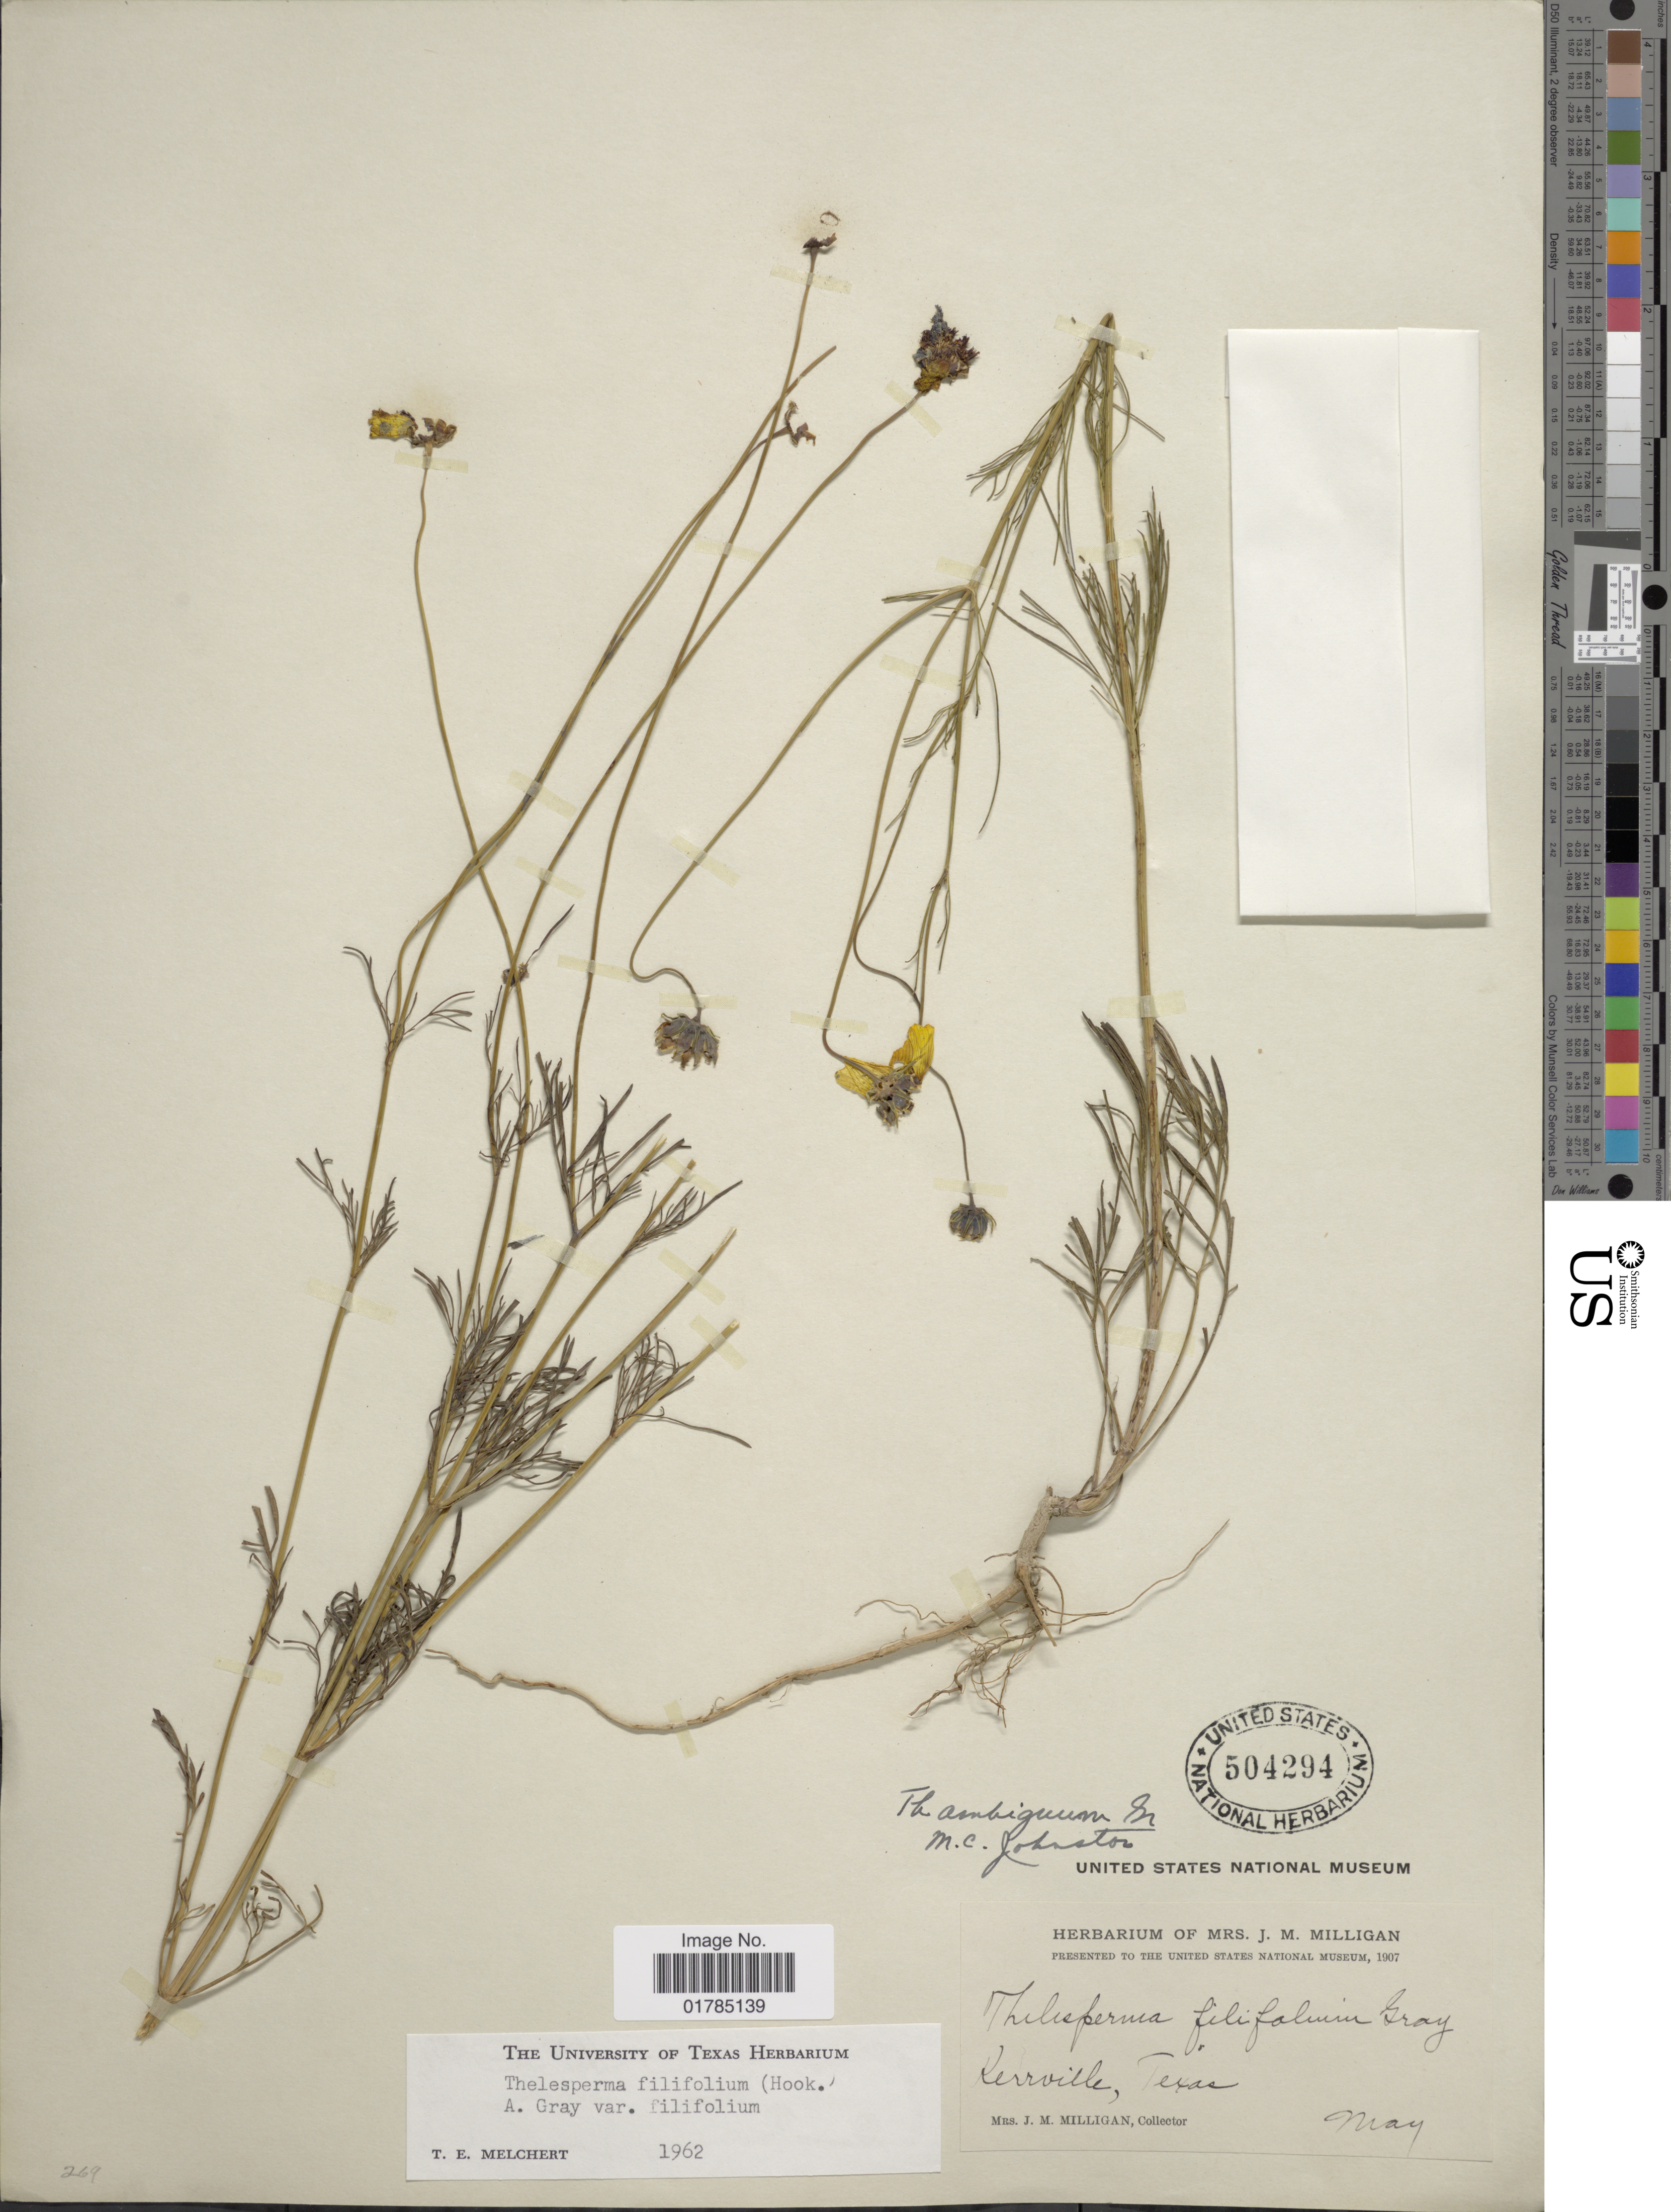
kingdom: Plantae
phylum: Tracheophyta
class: Magnoliopsida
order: Asterales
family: Asteraceae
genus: Thelesperma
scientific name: Thelesperma filifolium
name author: (Hook.) A. Gray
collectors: J. M. Milligan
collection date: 1907-05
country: United States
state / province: Texas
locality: Kerrville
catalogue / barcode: US 504294